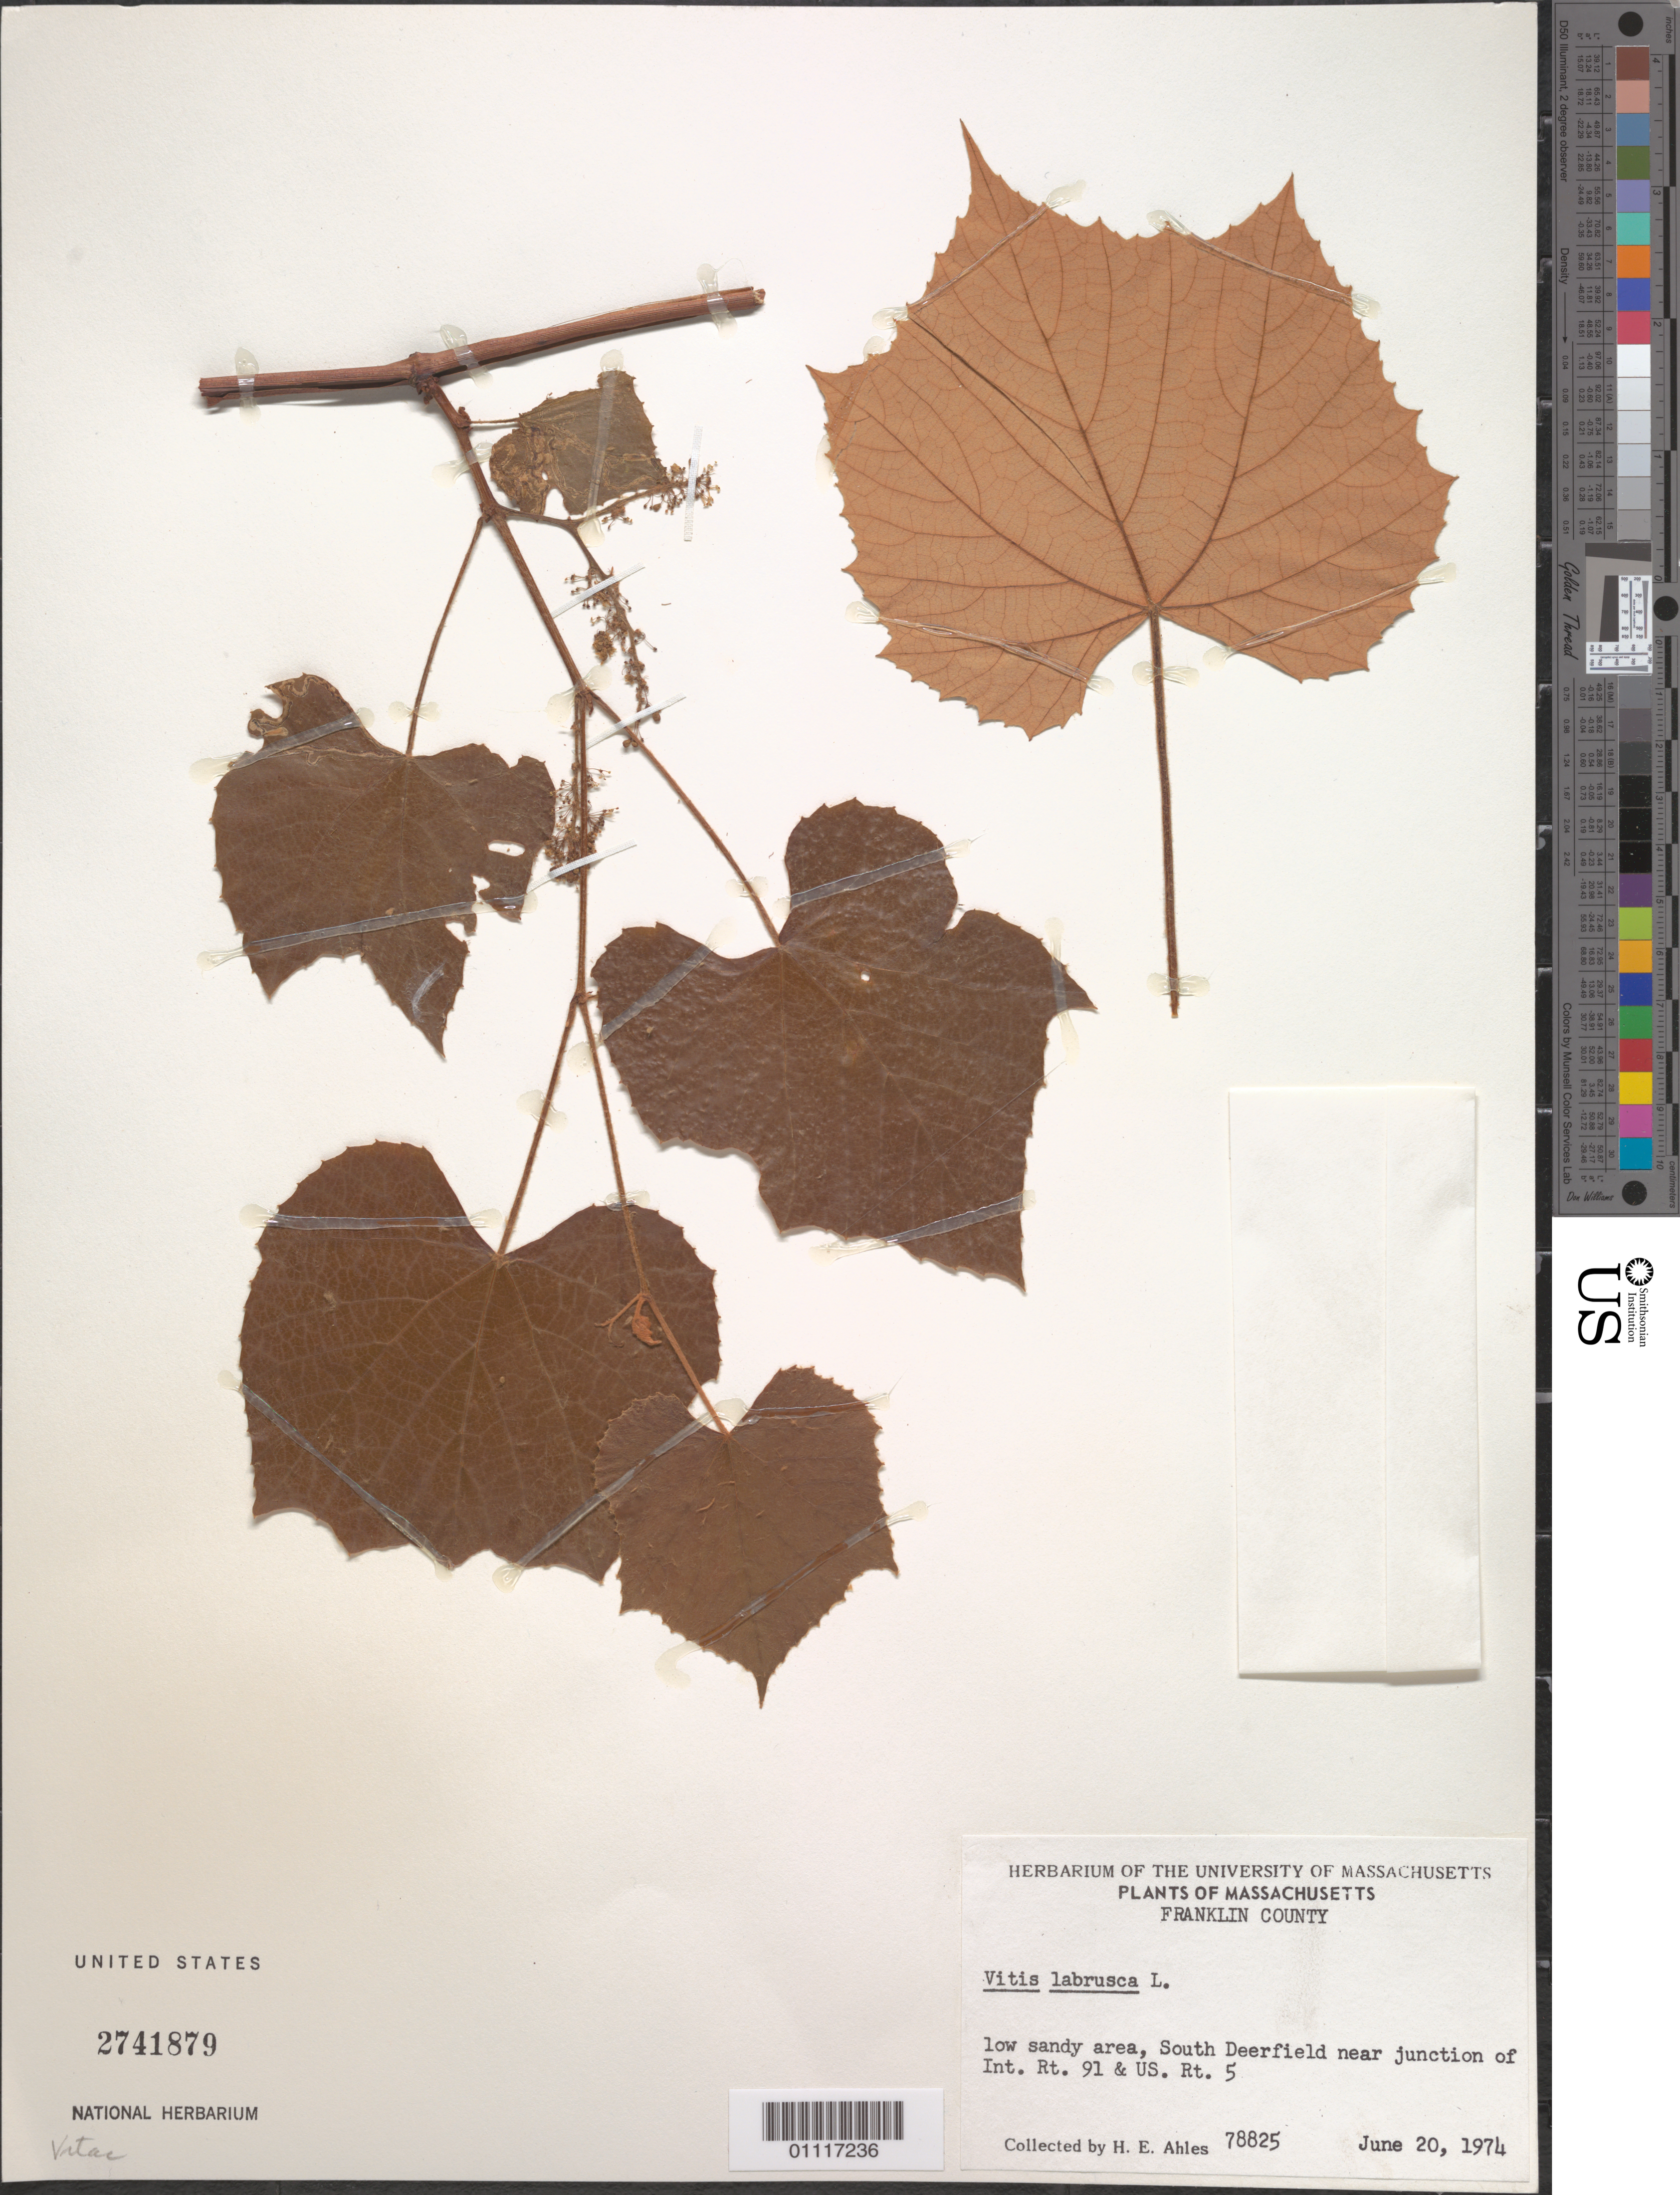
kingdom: Plantae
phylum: Tracheophyta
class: Magnoliopsida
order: Vitales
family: Vitaceae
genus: Vitis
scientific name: Vitis labrusca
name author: L.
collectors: H. E. Ahles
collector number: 78825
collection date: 1974-06-20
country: United States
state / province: Massachusetts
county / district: Franklin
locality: South Deerfield near junction of Int. Rt. 91 & US. Rt. 5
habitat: low sandy area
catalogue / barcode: US 2741879